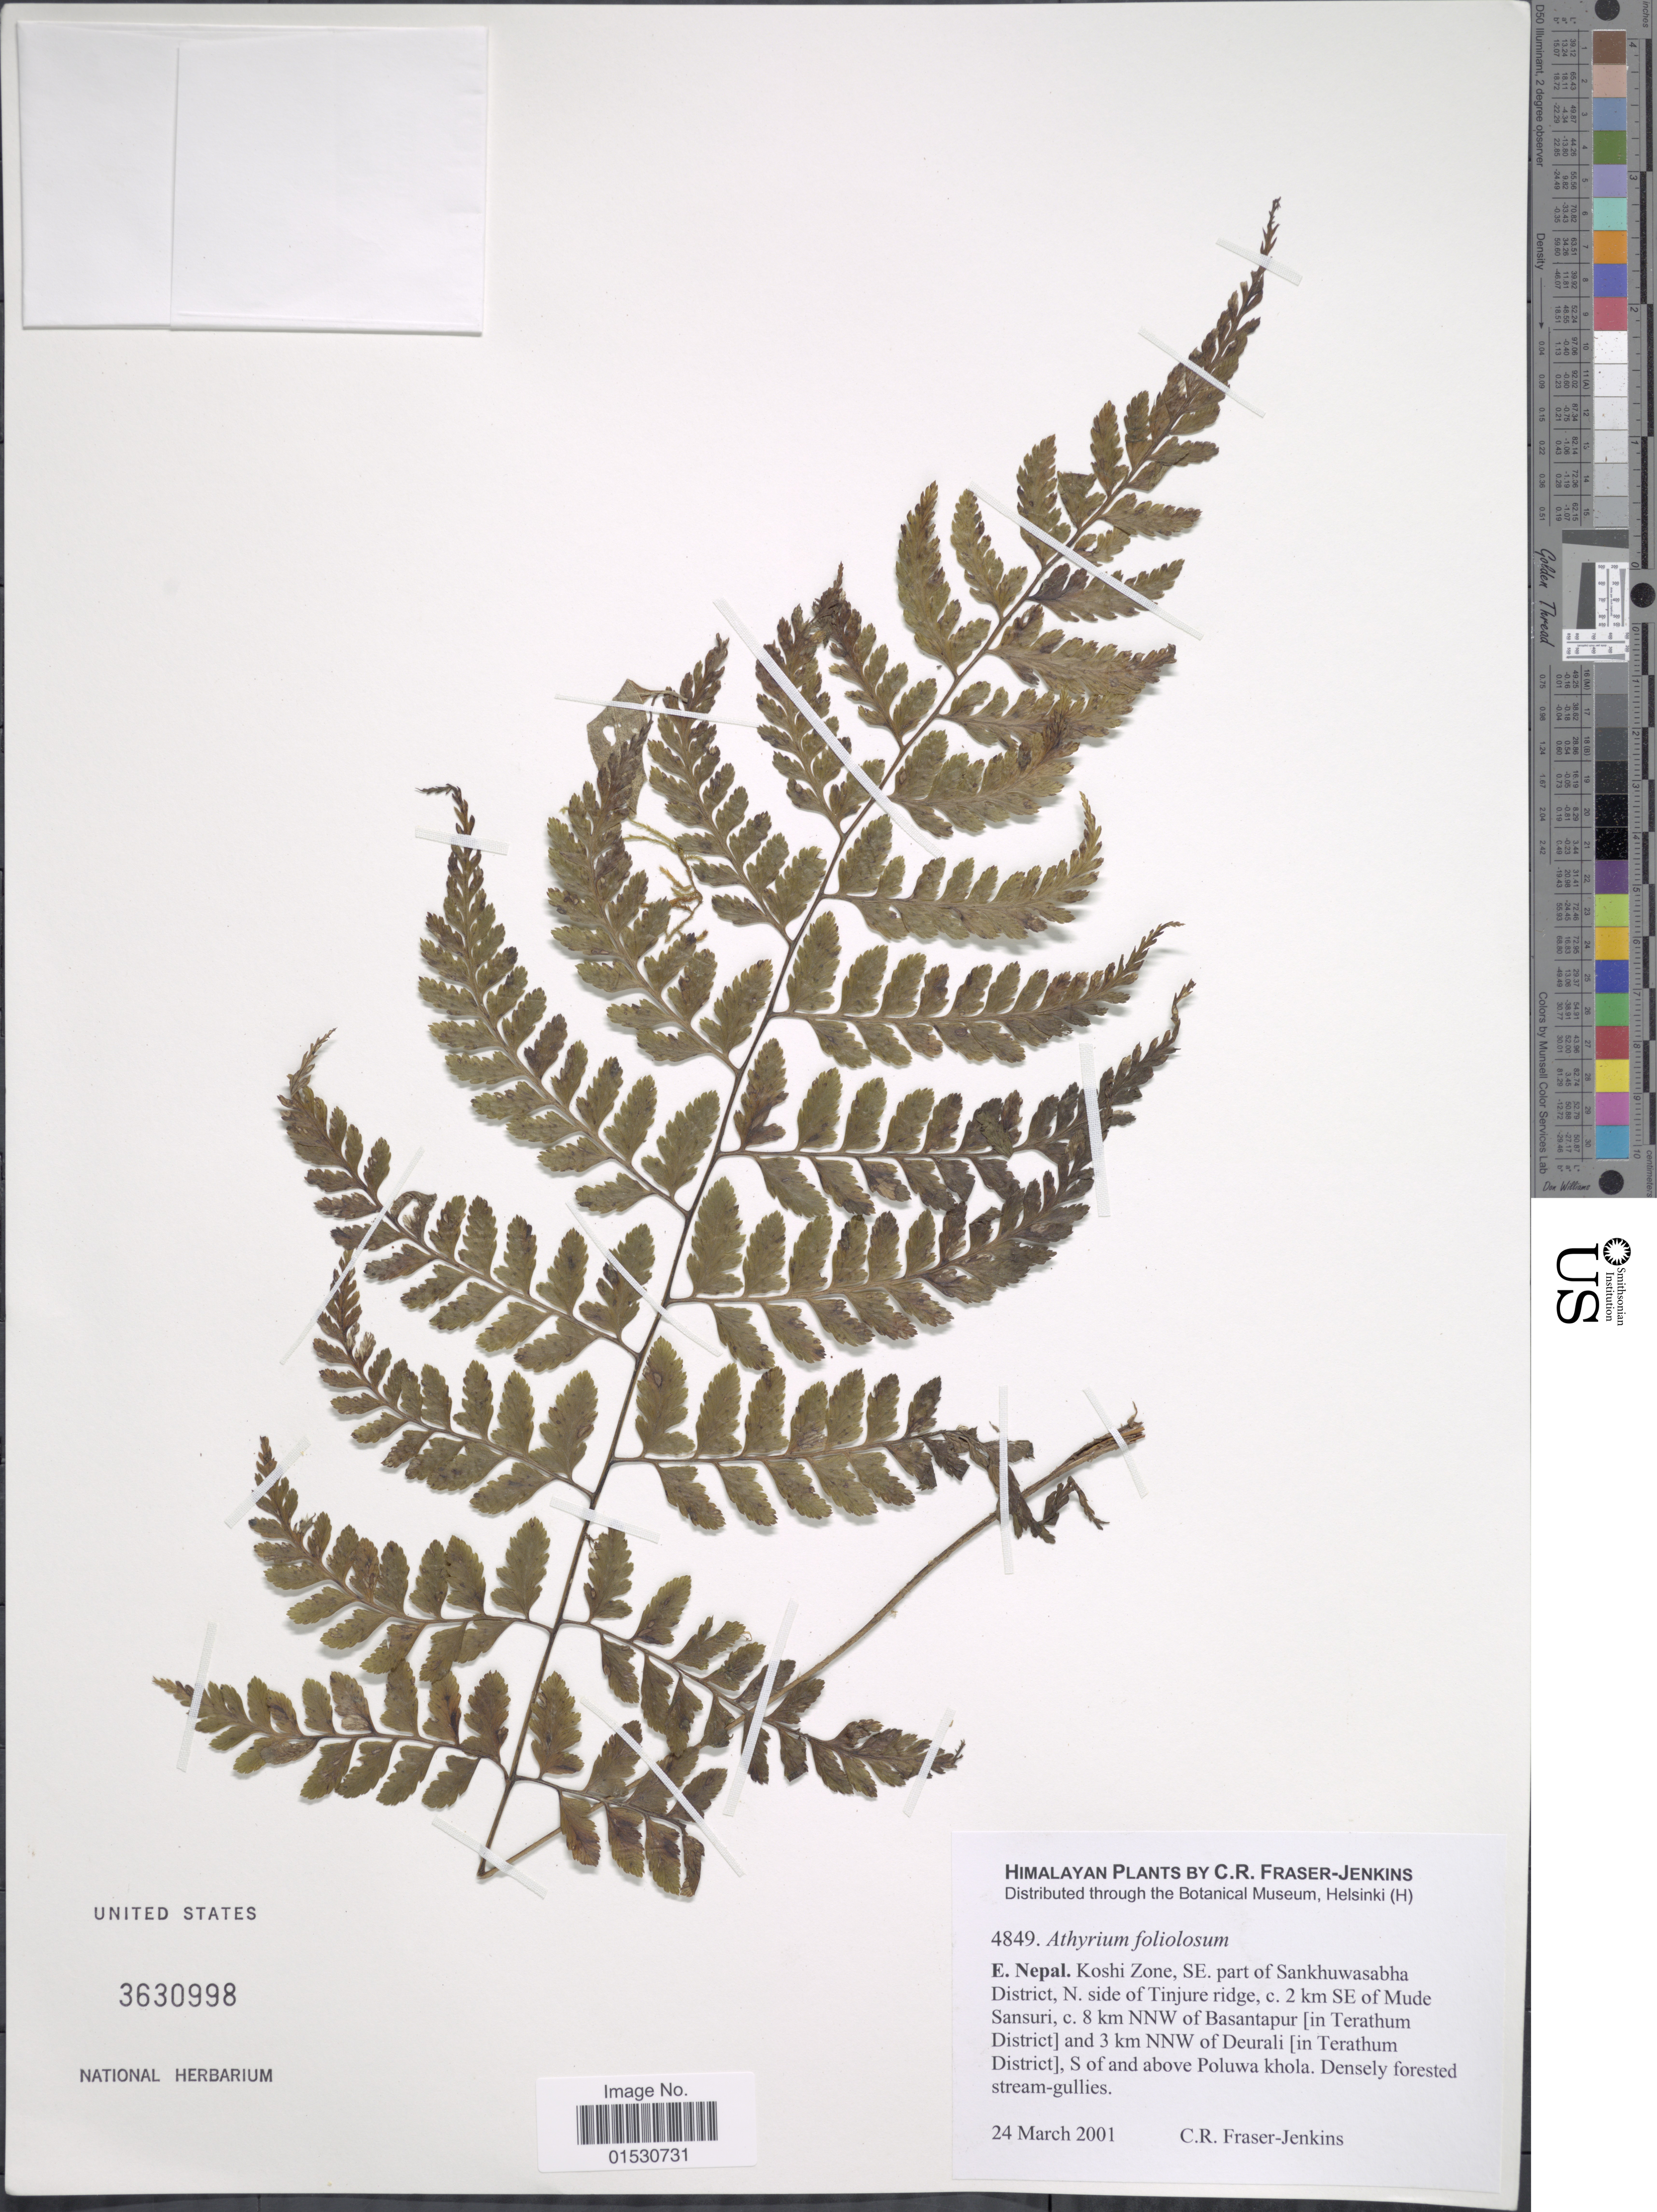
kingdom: Plantae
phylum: Tracheophyta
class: Polypodiopsida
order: Polypodiales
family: Athyriaceae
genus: Athyrium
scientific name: Athyrium foliolosum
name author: (Wall.) T. Moore ex Sm.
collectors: C. R. Fraser-Jenkins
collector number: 4849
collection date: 2001-03-24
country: Nepal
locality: E Nepal. Koshi Zone, SE part of Sankhuwasabha District, N side of Tinjure ridge, c. 2 km SE of Mude Sansuri, C. 8 km NNW of Basantapur (In Terathum District) and 3 km NNW of Deurali (in Terathum District) S of and above Poluwa khola. Densely forested stream-gullies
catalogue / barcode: US 3630998